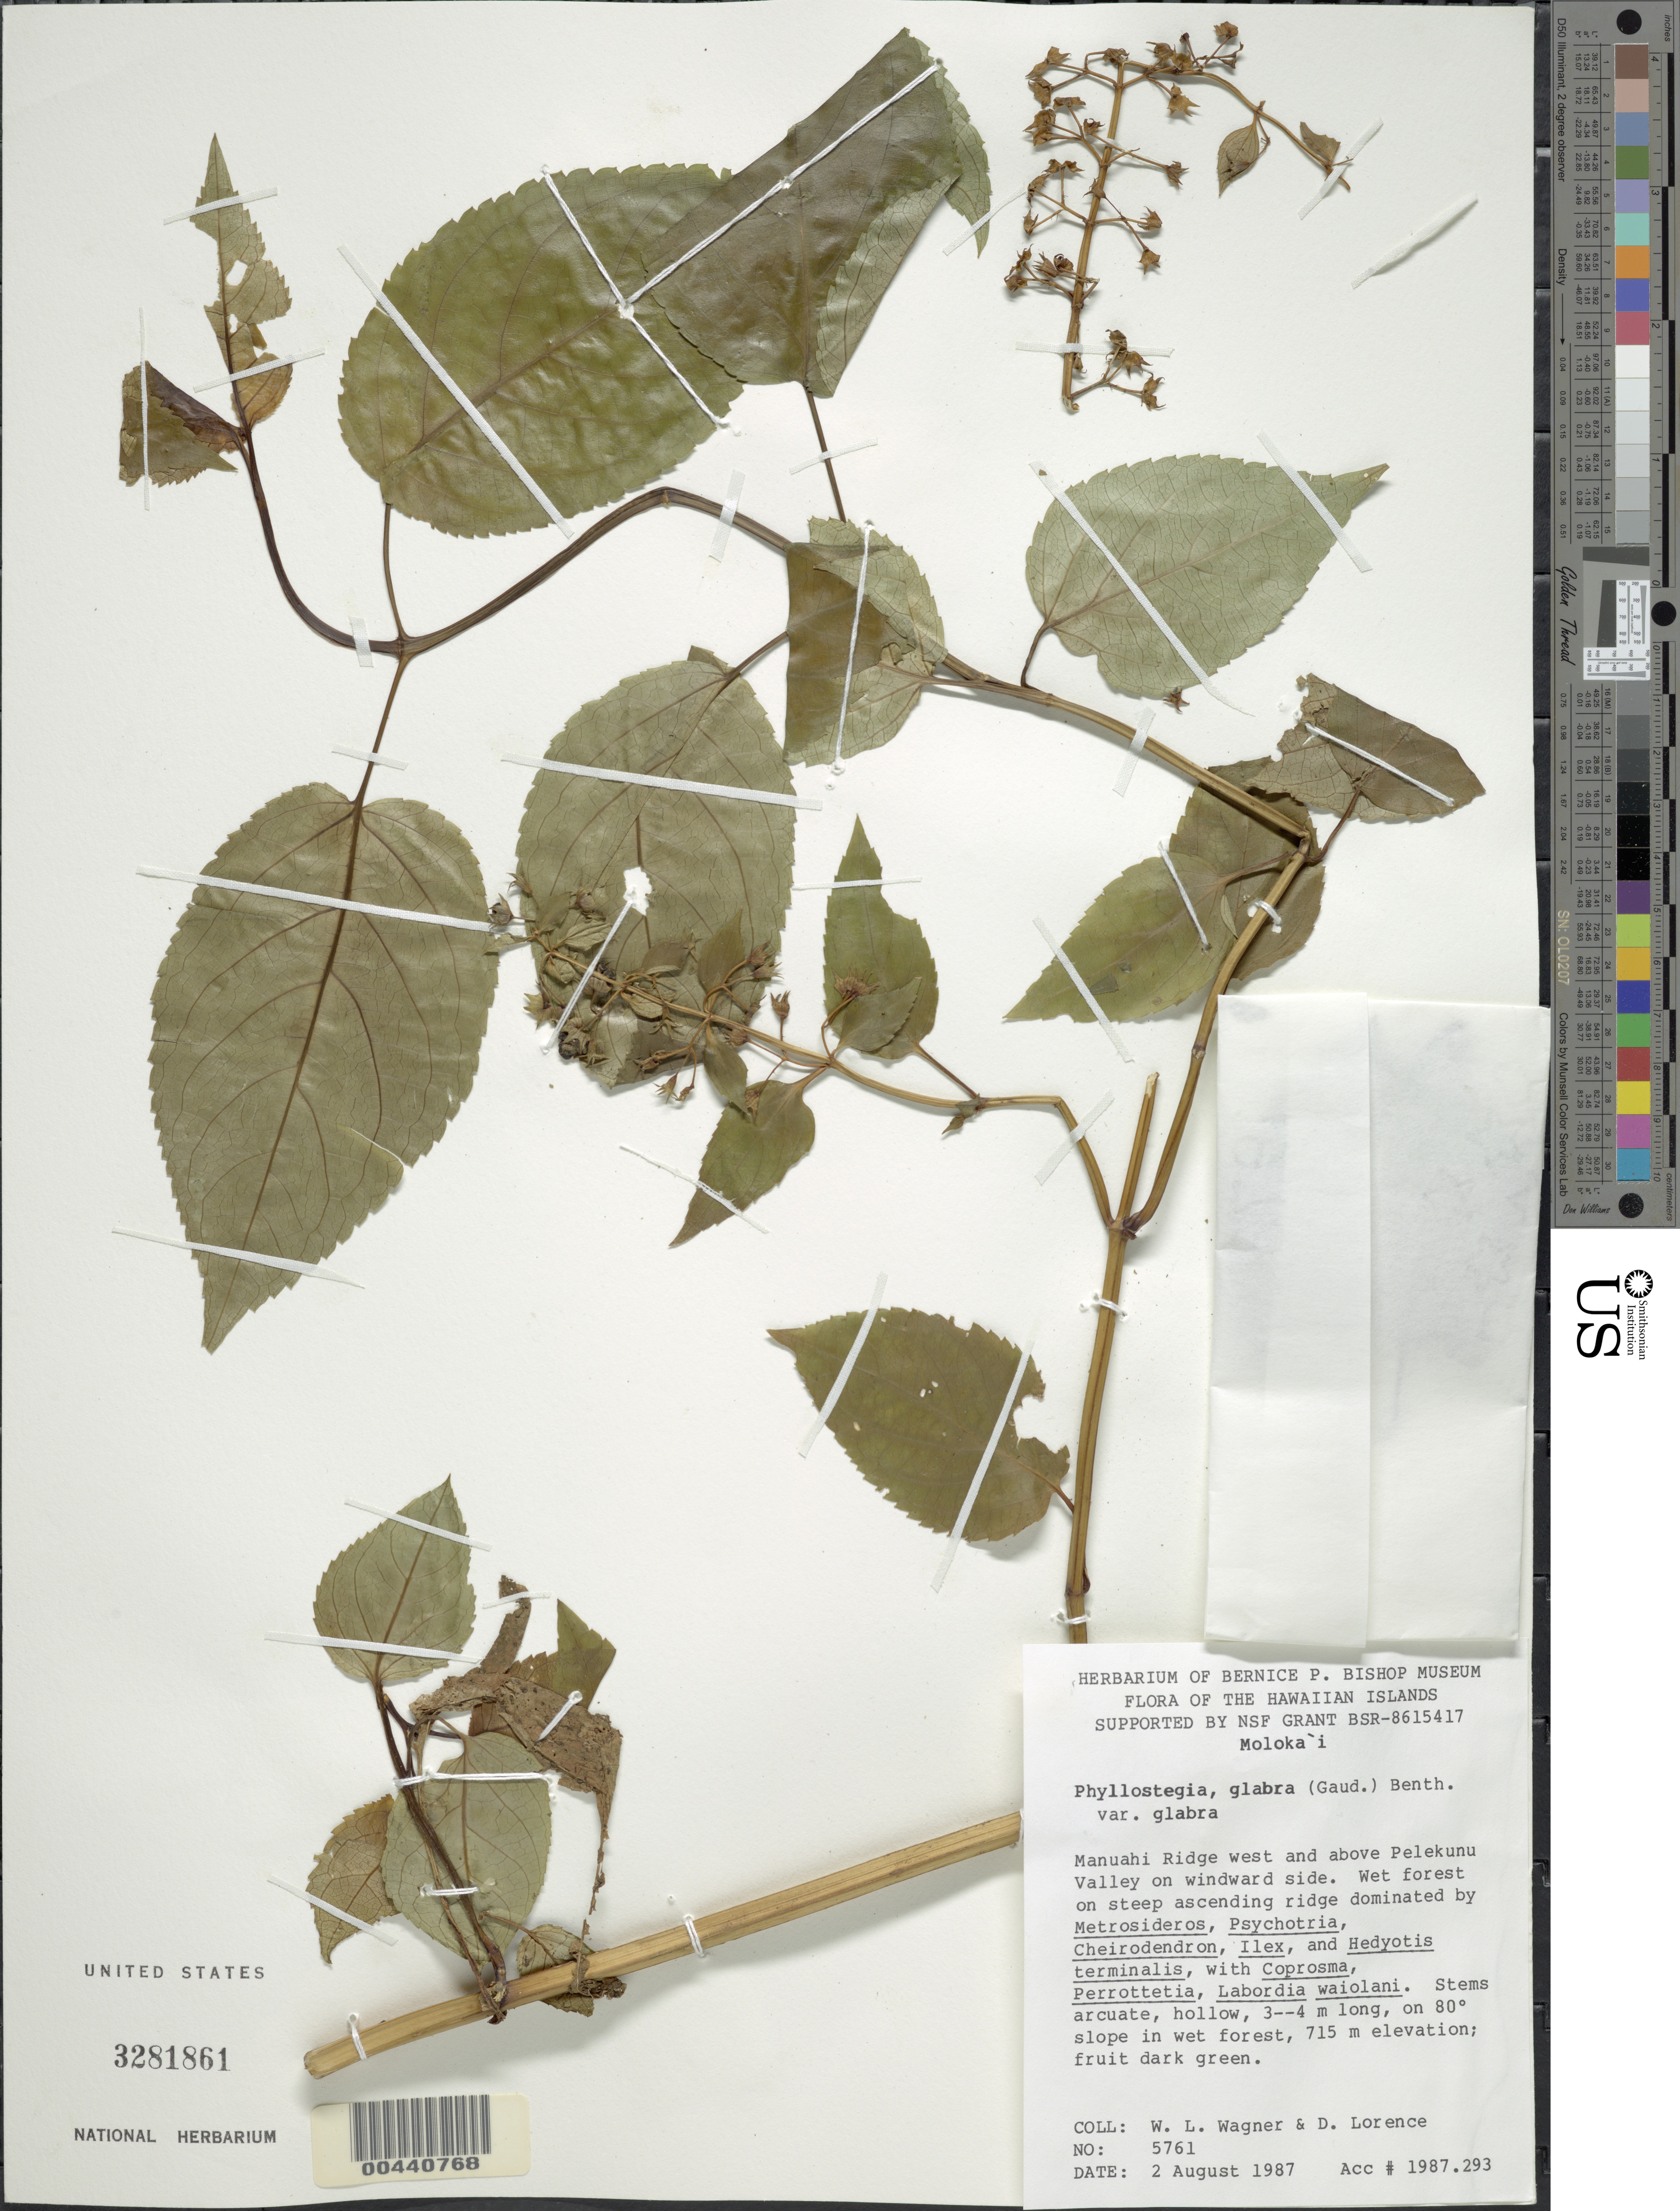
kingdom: Plantae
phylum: Tracheophyta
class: Magnoliopsida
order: Lamiales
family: Lamiaceae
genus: Phyllostegia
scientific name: Phyllostegia glabra var. glabra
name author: (Gaudich.) Benth.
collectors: W. L. Wagner & D. Lorence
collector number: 5761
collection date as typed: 2 Aug 1987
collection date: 1987-08-02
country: United States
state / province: Hawaii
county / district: Maui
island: Moloka'i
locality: Manuahi Ridge W and above Pelekunu Valley on windward side.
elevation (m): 715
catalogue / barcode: US 3281861